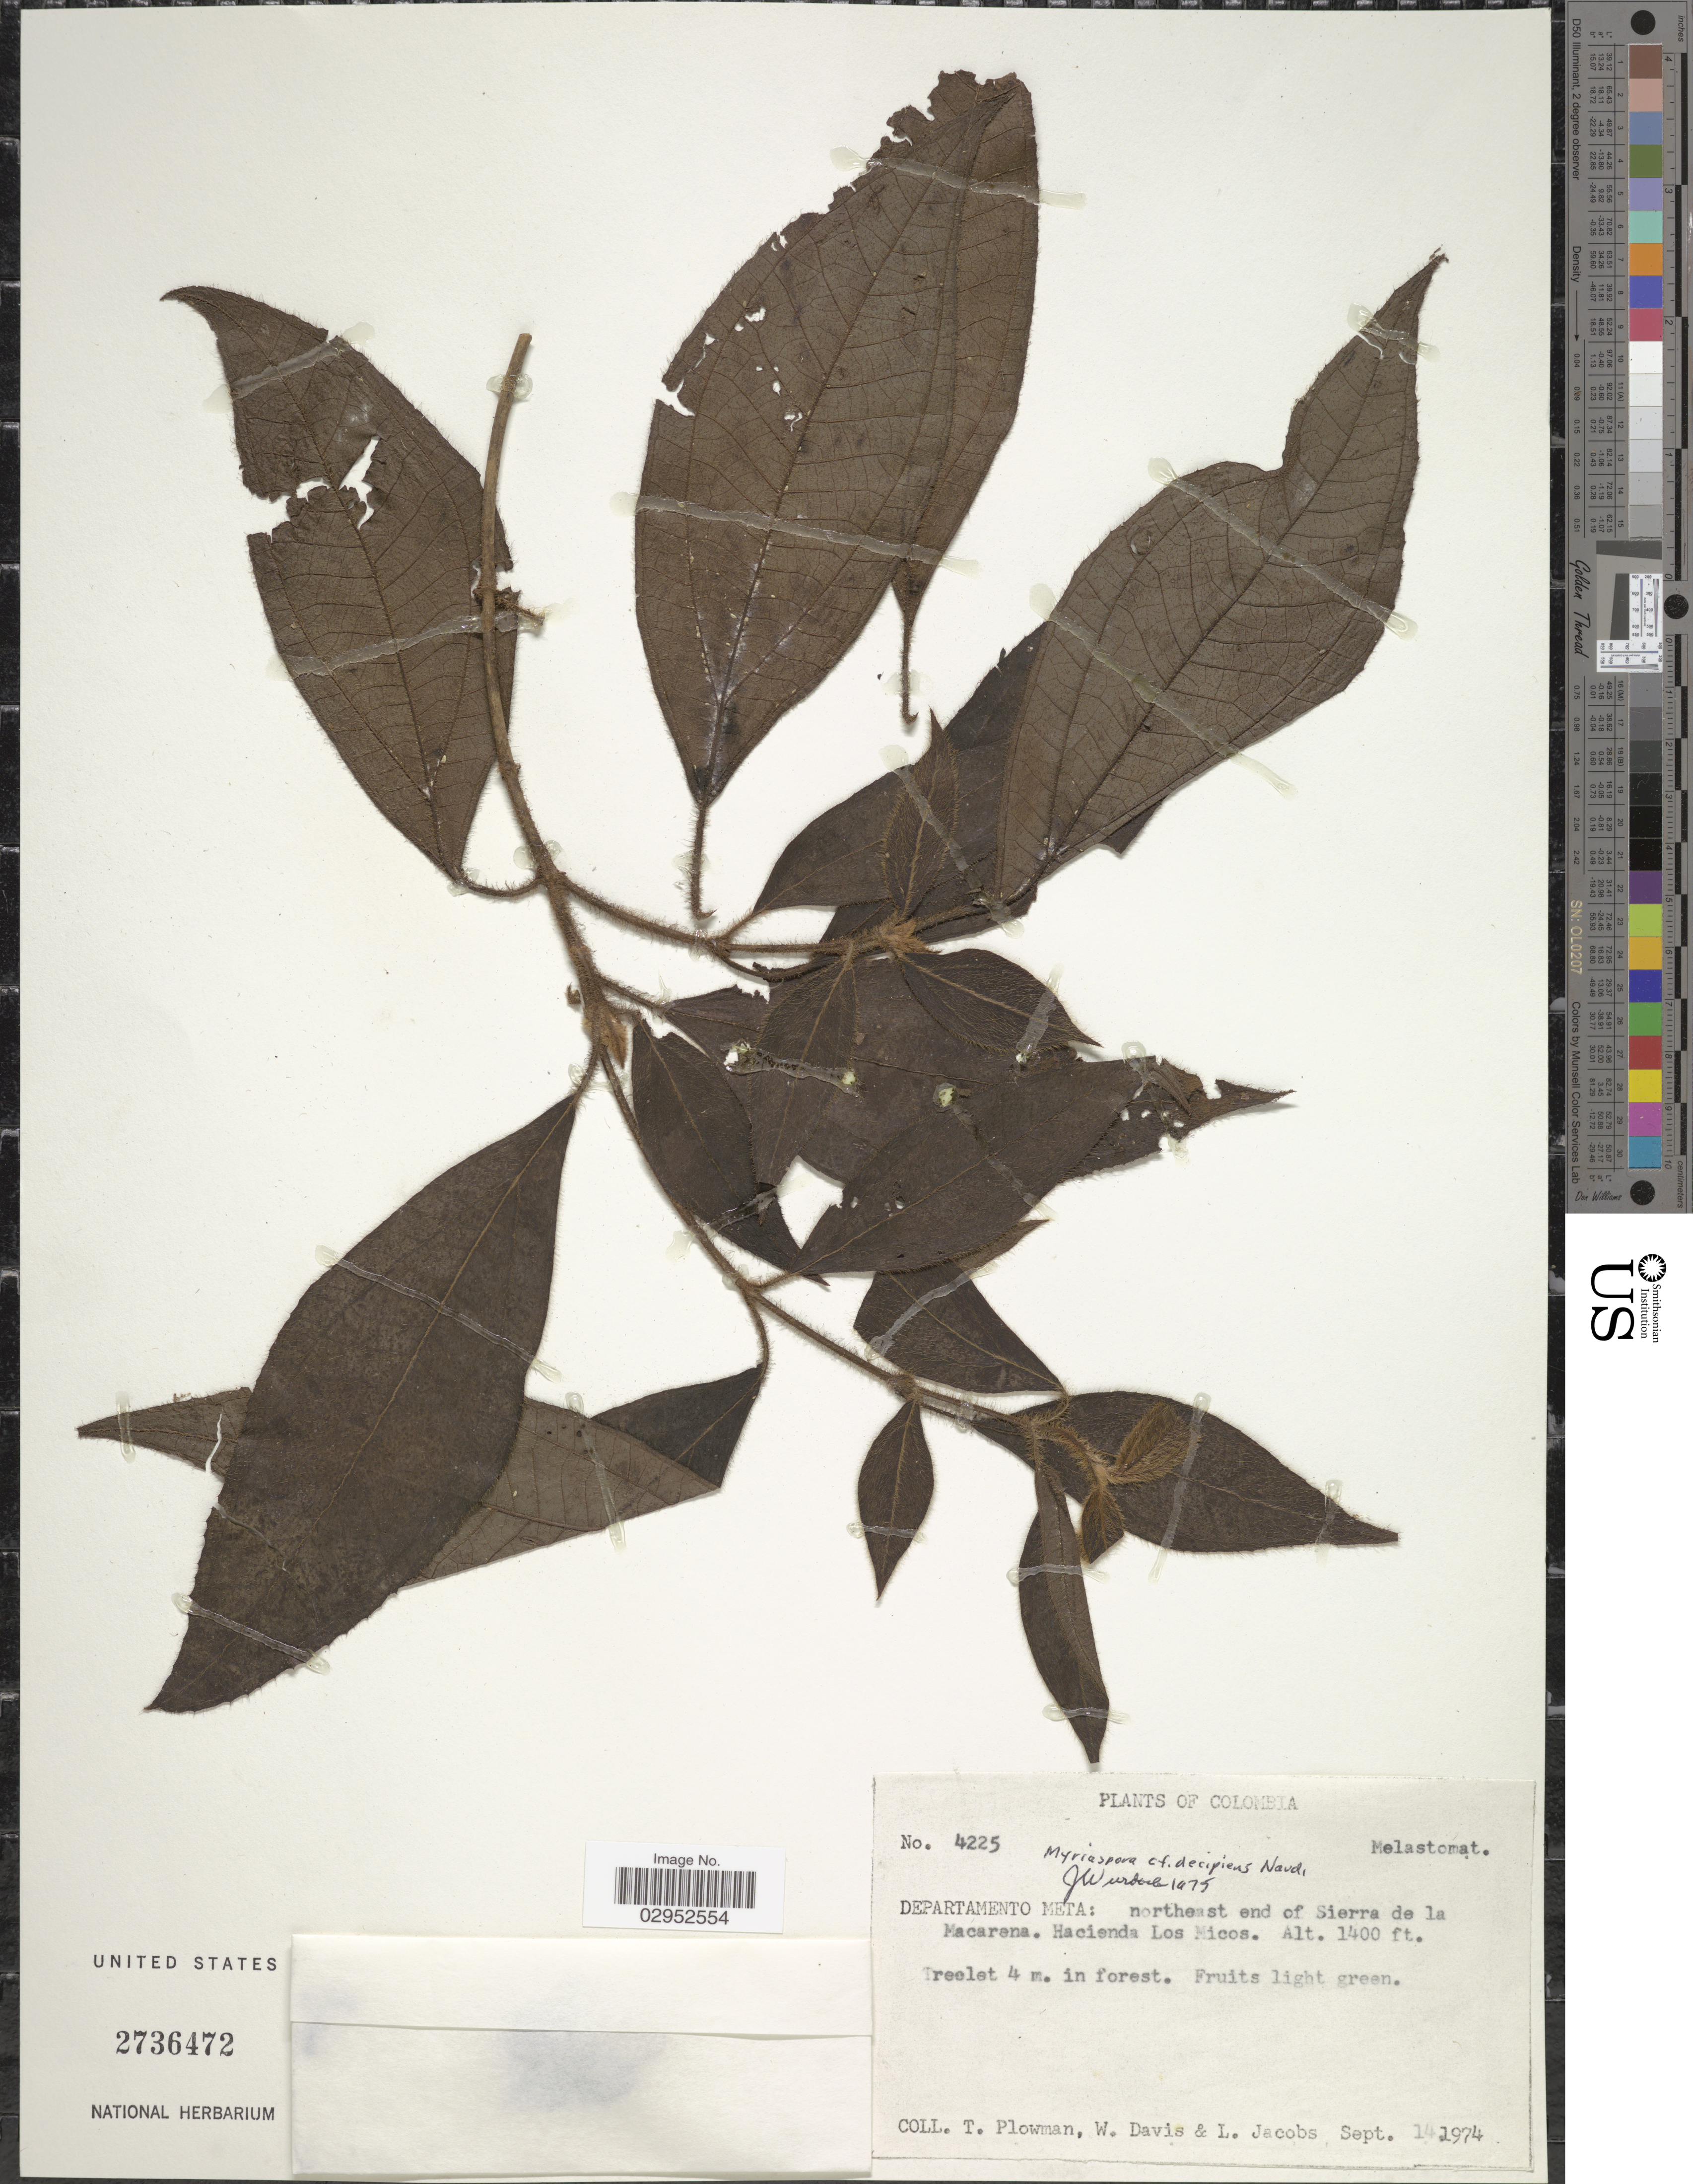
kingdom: Plantae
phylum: Tracheophyta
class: Magnoliopsida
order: Myrtales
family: Melastomataceae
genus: Bellucia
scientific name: Bellucia egensis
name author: (DC.) Penneys et al.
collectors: T. Plowman, W. Davis & L. Jacobs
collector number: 4225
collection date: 1974-09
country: Colombia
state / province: Meta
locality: Departamento Meta: northeast end of Sierra de la Macarena. Hacienda Los Micos.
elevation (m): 427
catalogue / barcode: US 2736472